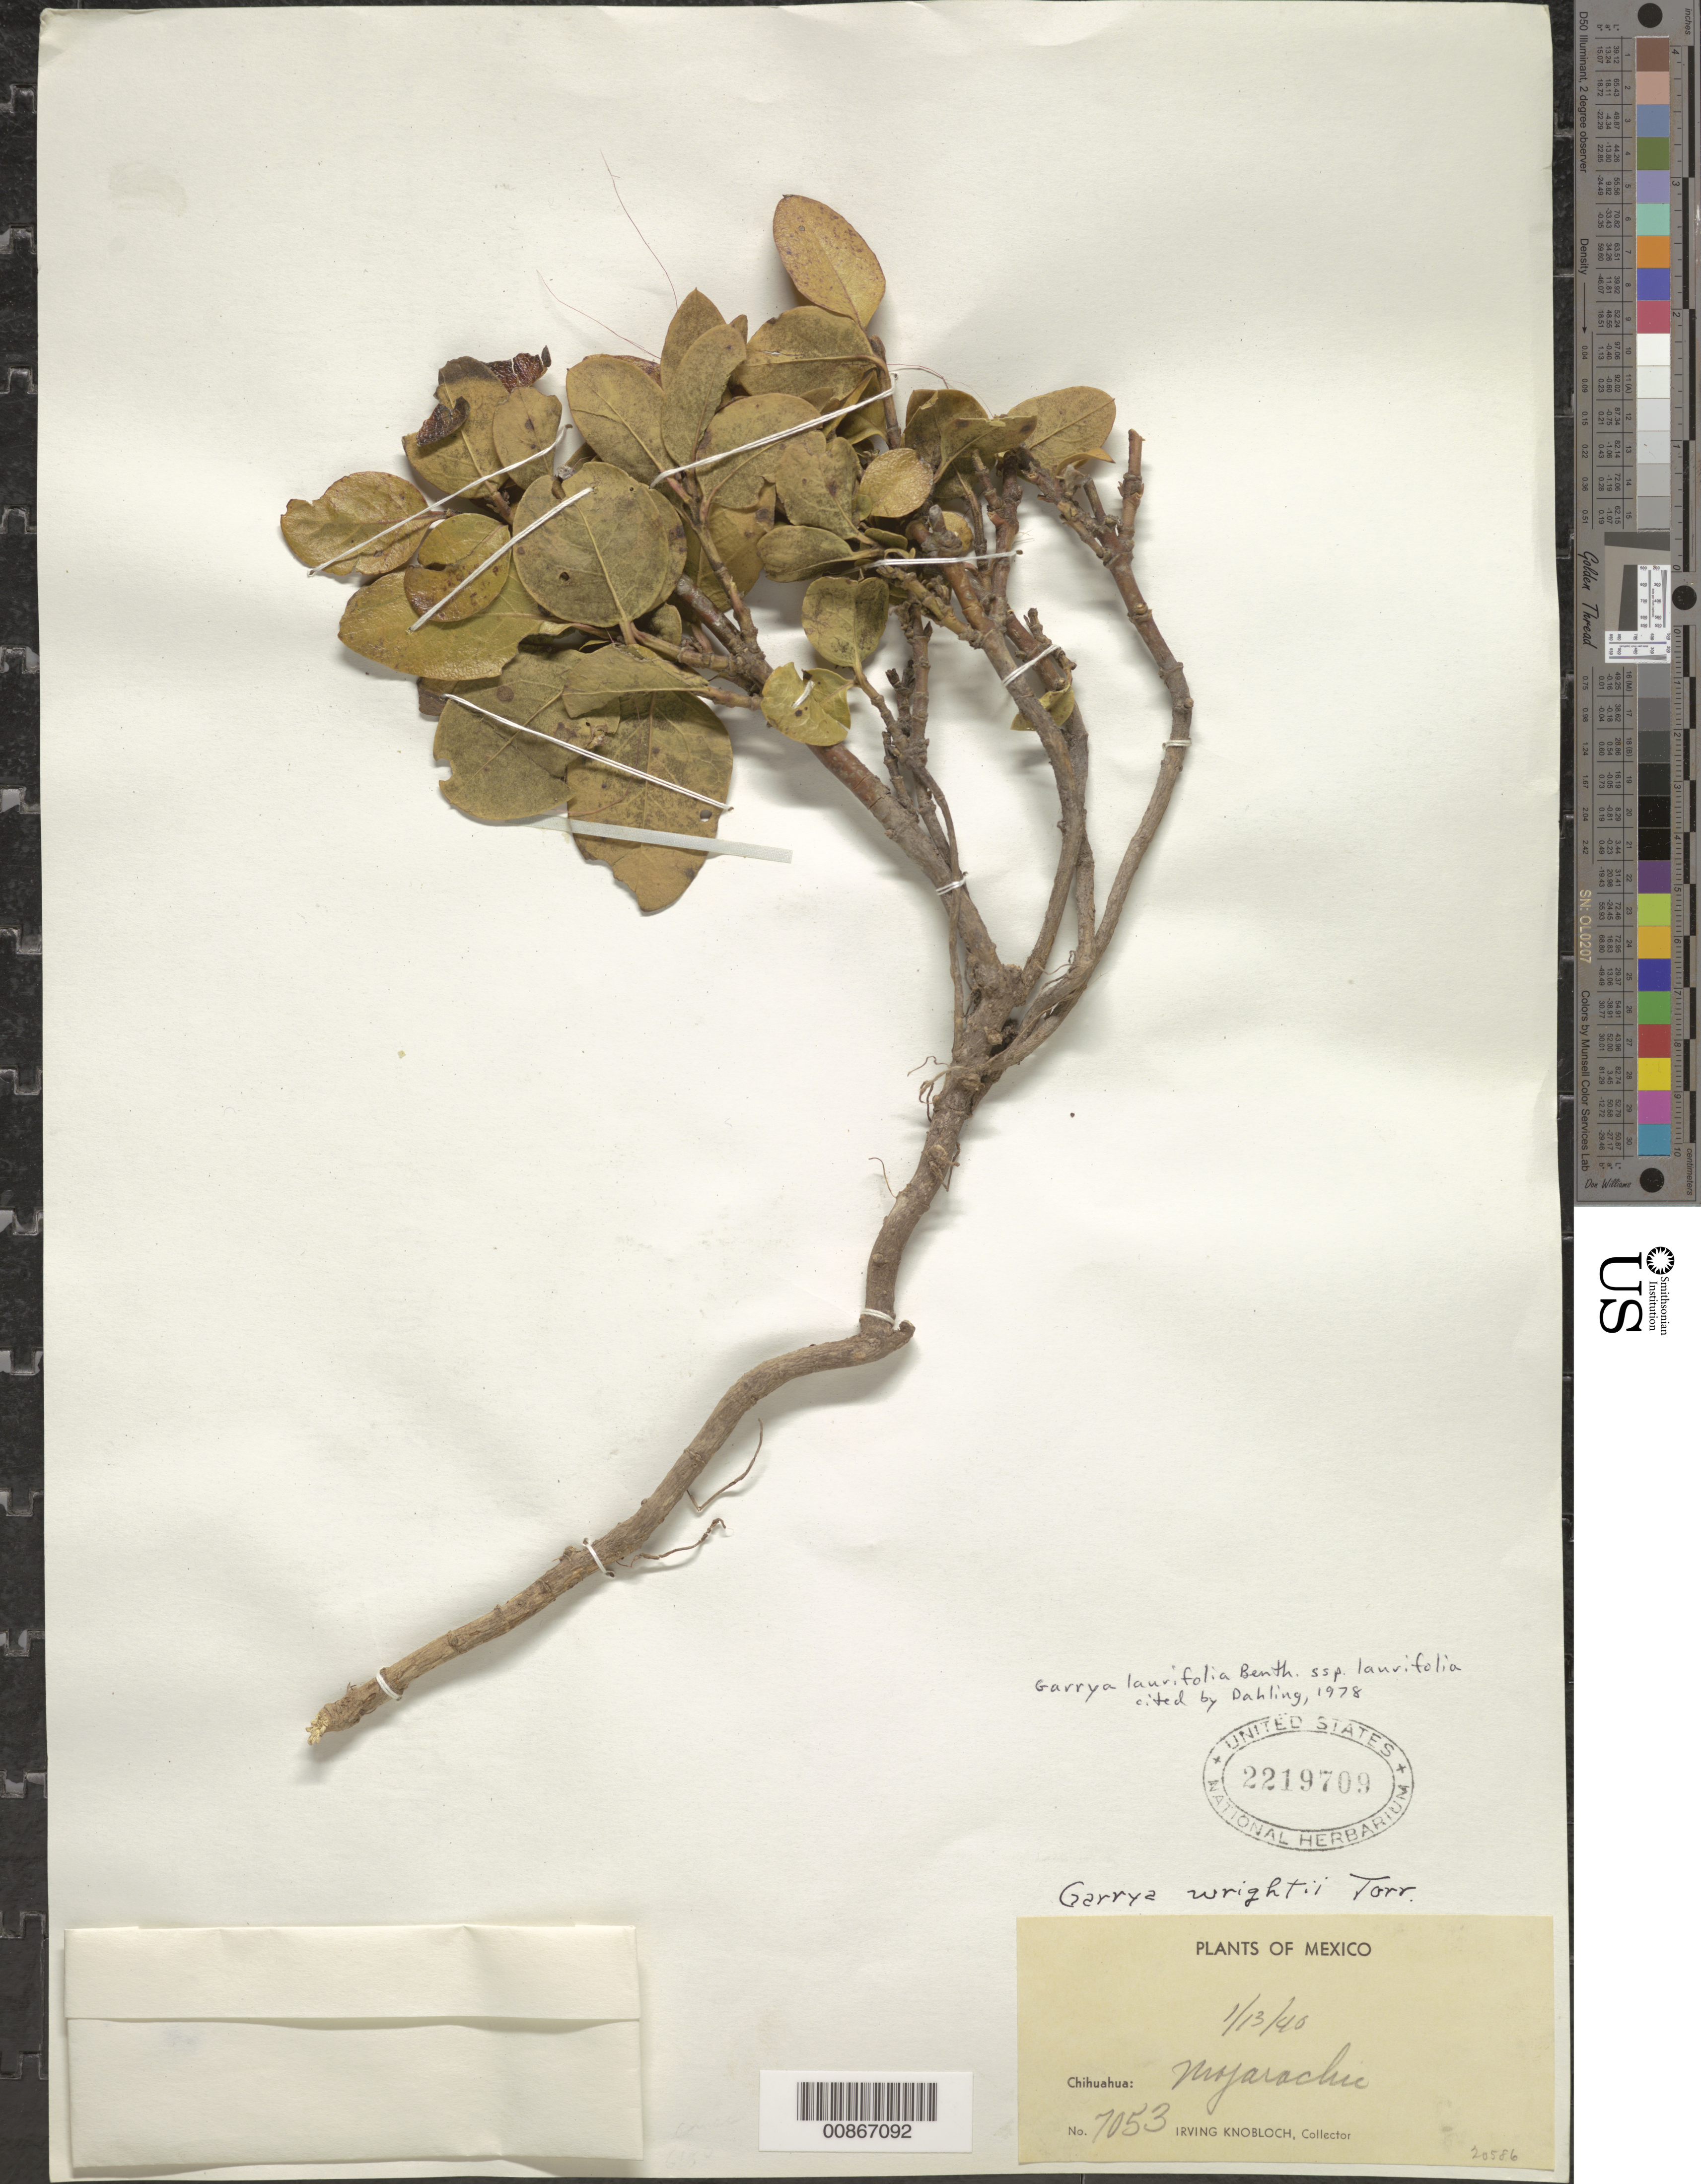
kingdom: Plantae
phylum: Tracheophyta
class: Magnoliopsida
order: Garryales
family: Garryaceae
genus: Garrya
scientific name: Garrya laurifolia subsp. laurifolia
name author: Hartw. ex Benth.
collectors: I. W. Knobloch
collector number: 7053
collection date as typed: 13 Jan 1940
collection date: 1940-01-13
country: Mexico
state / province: Chihuahua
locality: Mojarachic, Chihuahua.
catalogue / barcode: US 2219709